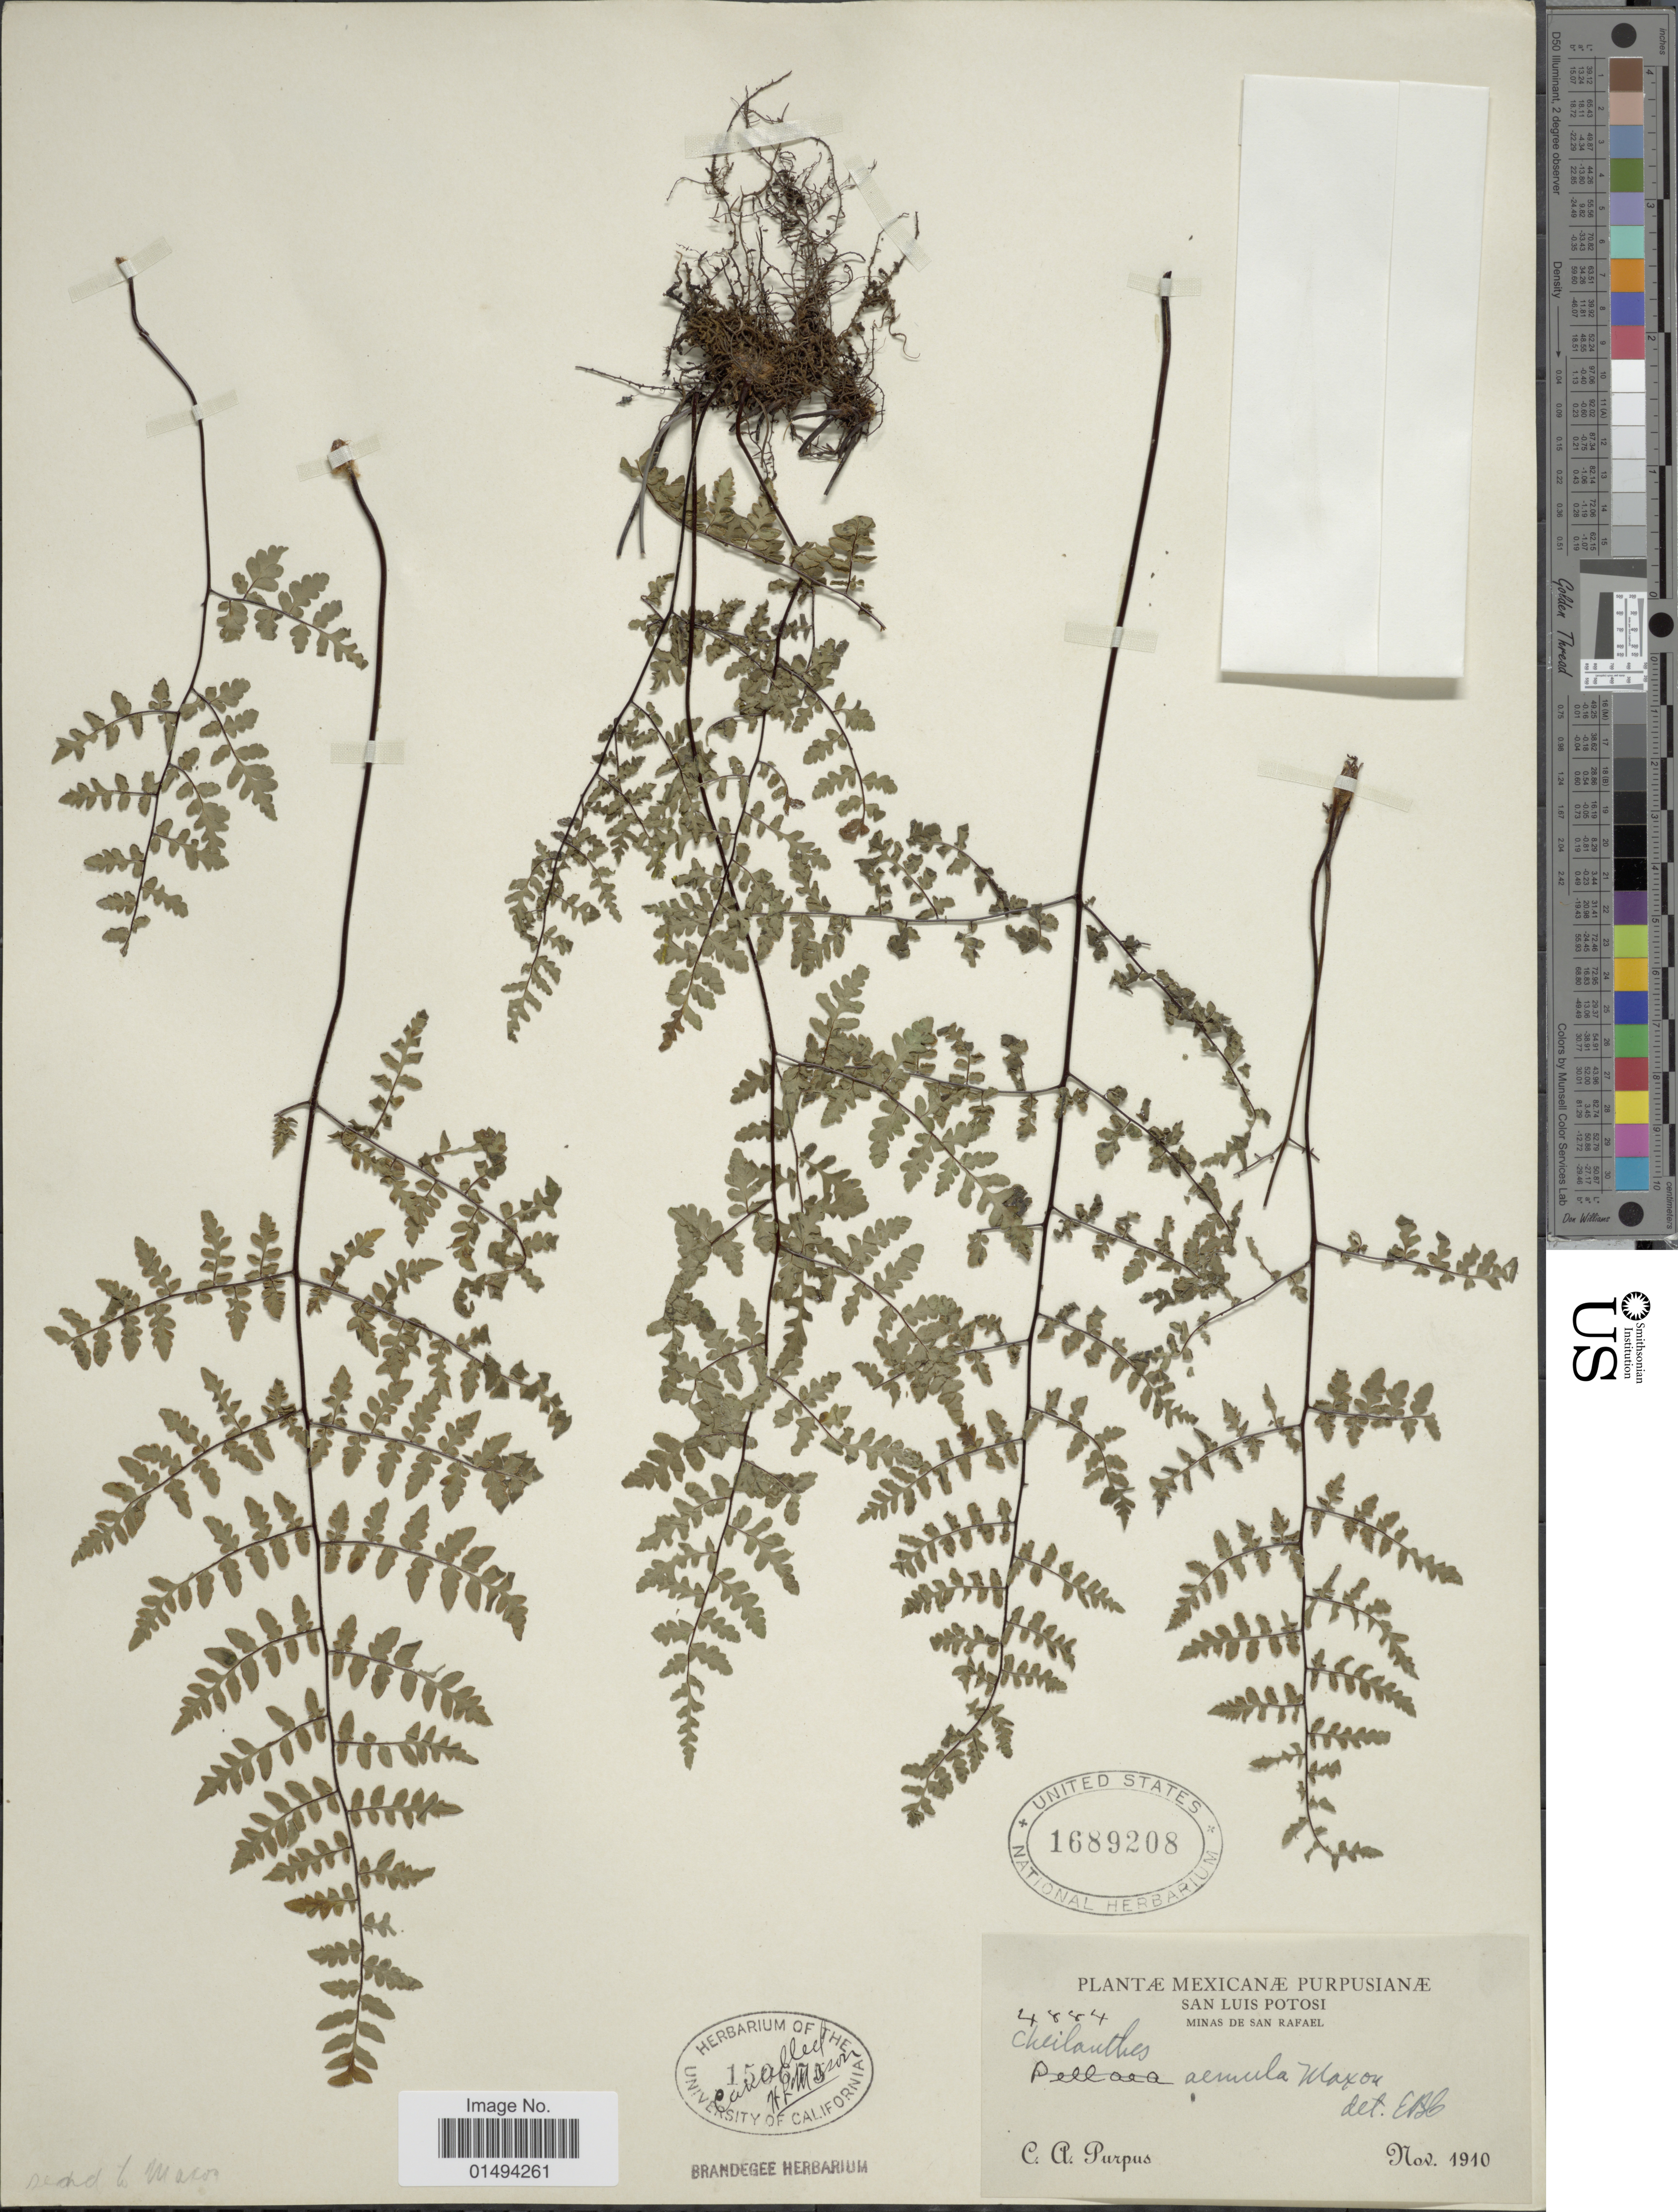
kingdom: Plantae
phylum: Tracheophyta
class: Polypodiopsida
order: Polypodiales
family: Pteridaceae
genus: Myriopteris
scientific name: Myriopteris aemula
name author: (Maxon) Grusz & Windham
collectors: C. A. Purpus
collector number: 4884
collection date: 1910-11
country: Mexico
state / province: San Luis Potosí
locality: Minas de San Rafael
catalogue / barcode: US 1689208